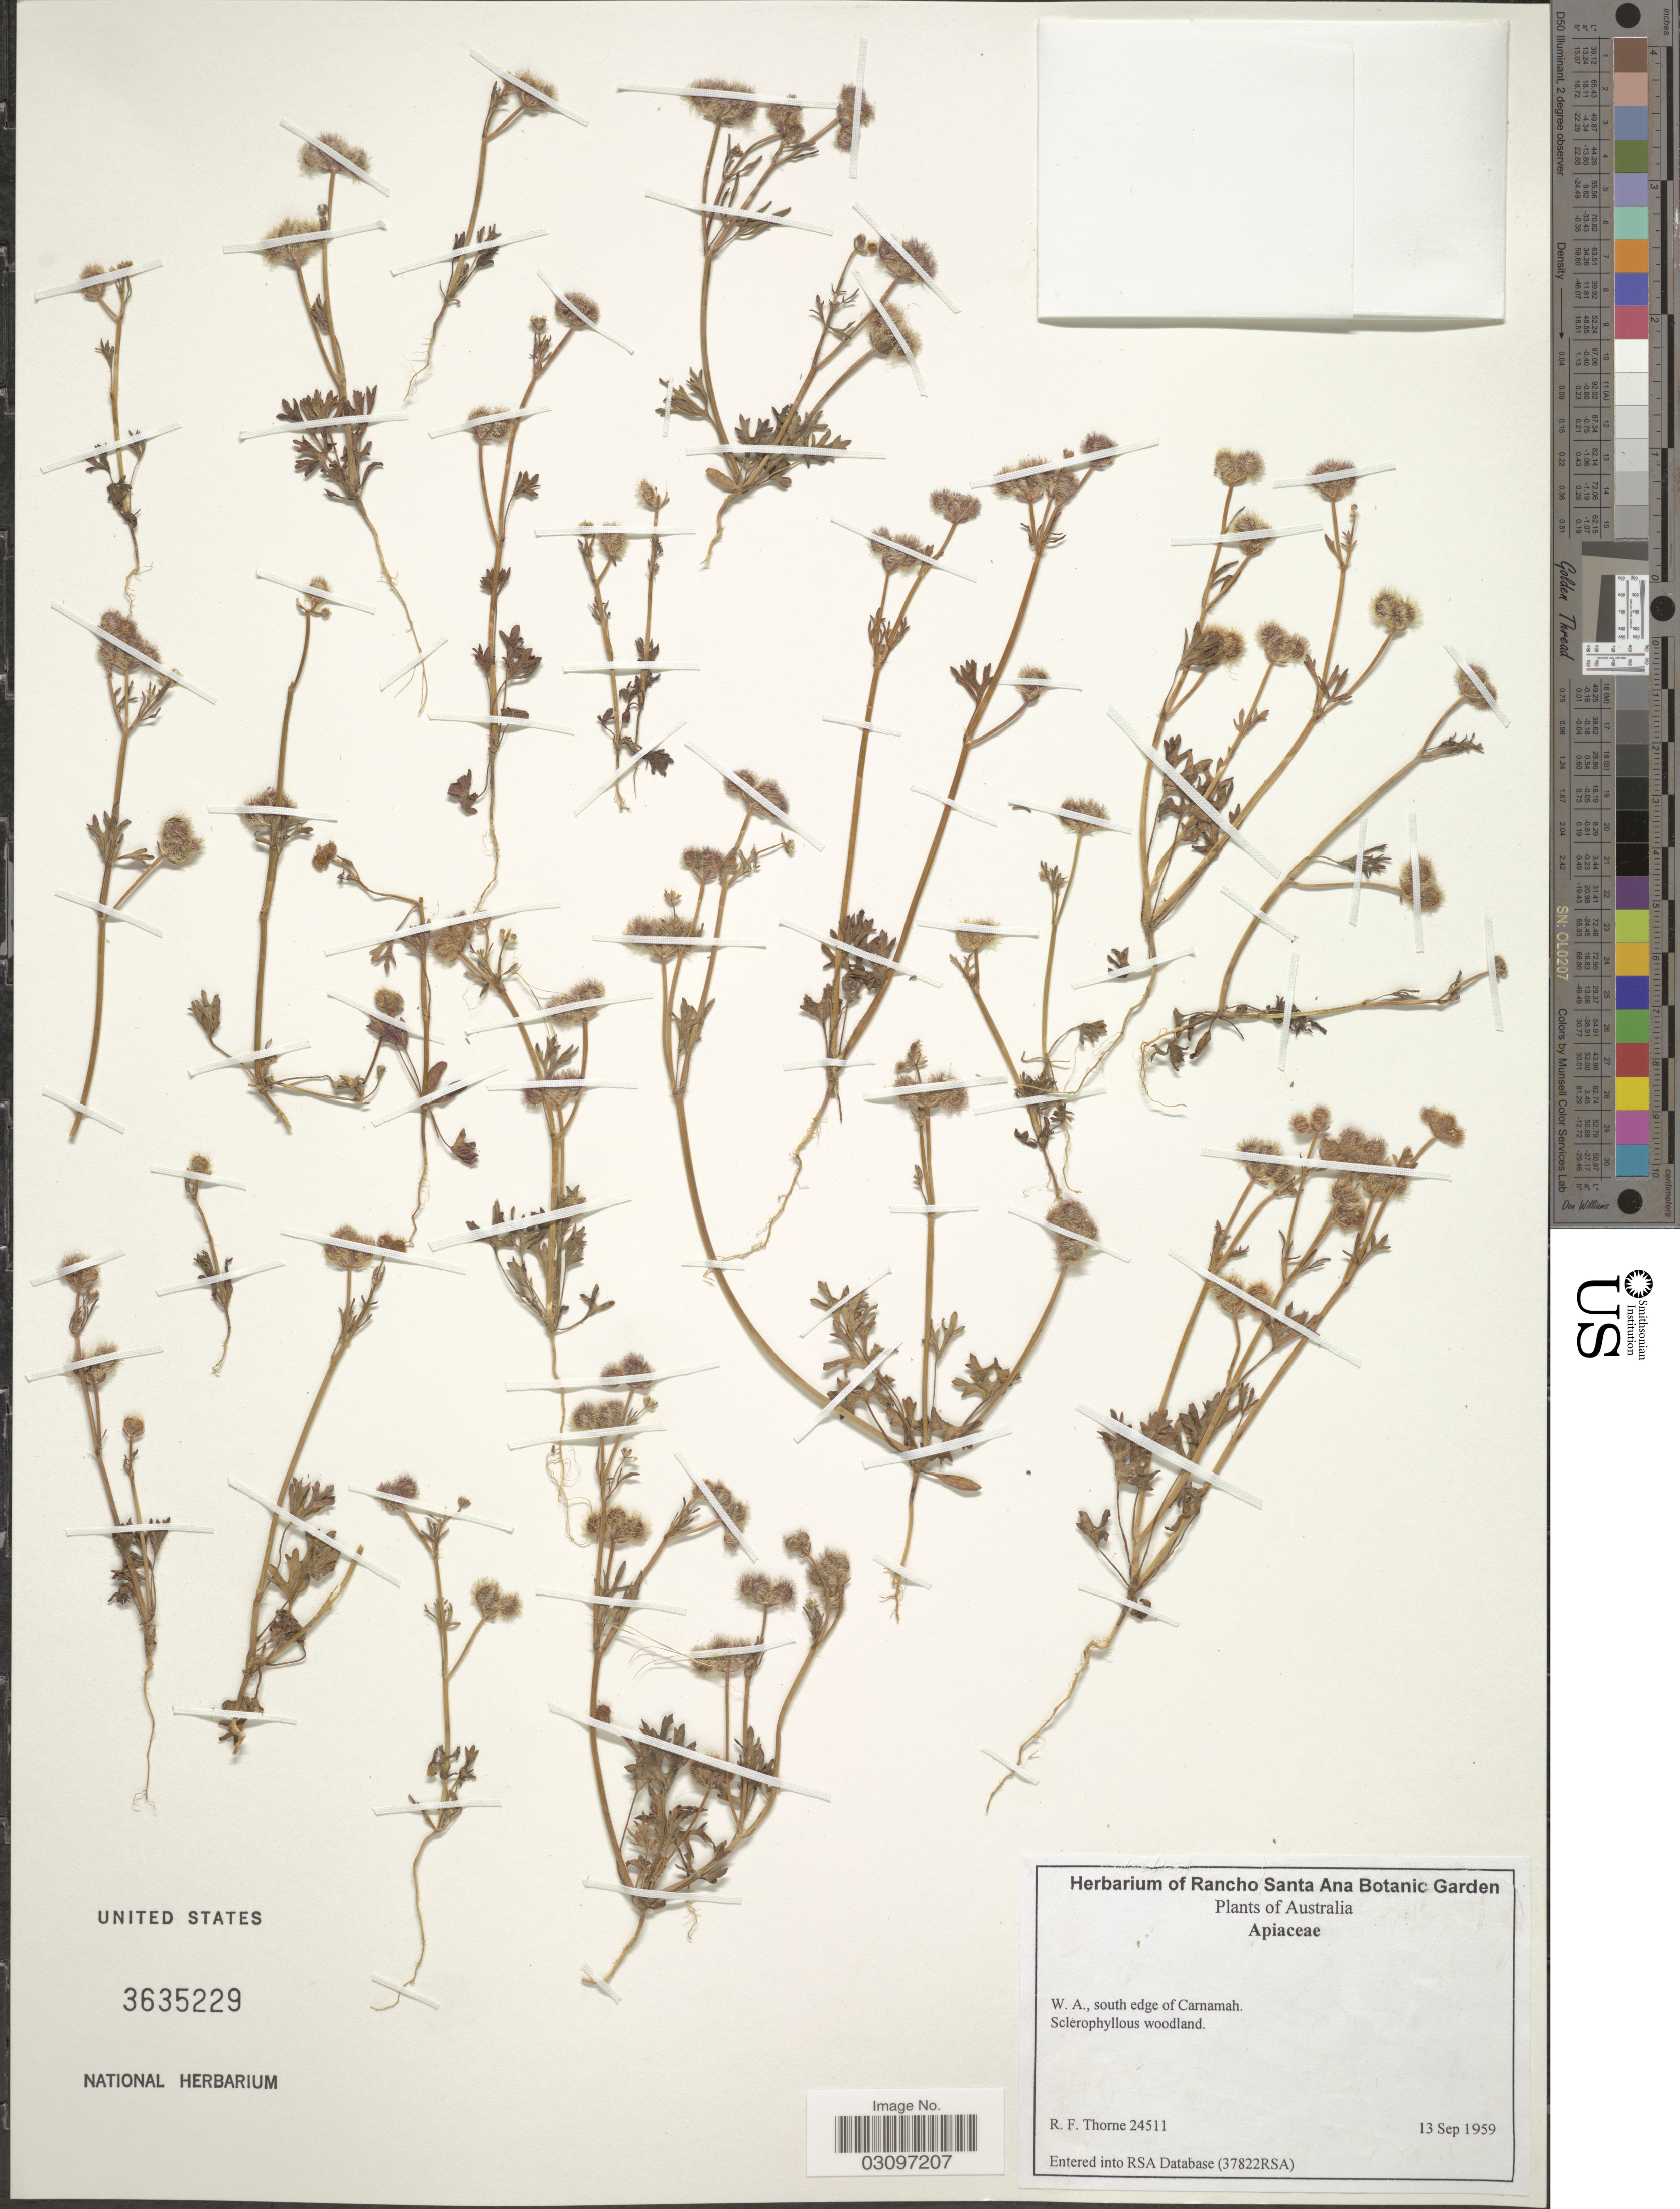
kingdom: Plantae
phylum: Tracheophyta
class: Magnoliopsida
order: Apiales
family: Apiaceae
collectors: R. Thorne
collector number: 24511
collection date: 1959-09-13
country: Australia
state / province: Western Australia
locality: South edge of Carnamah.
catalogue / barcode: US 3635229